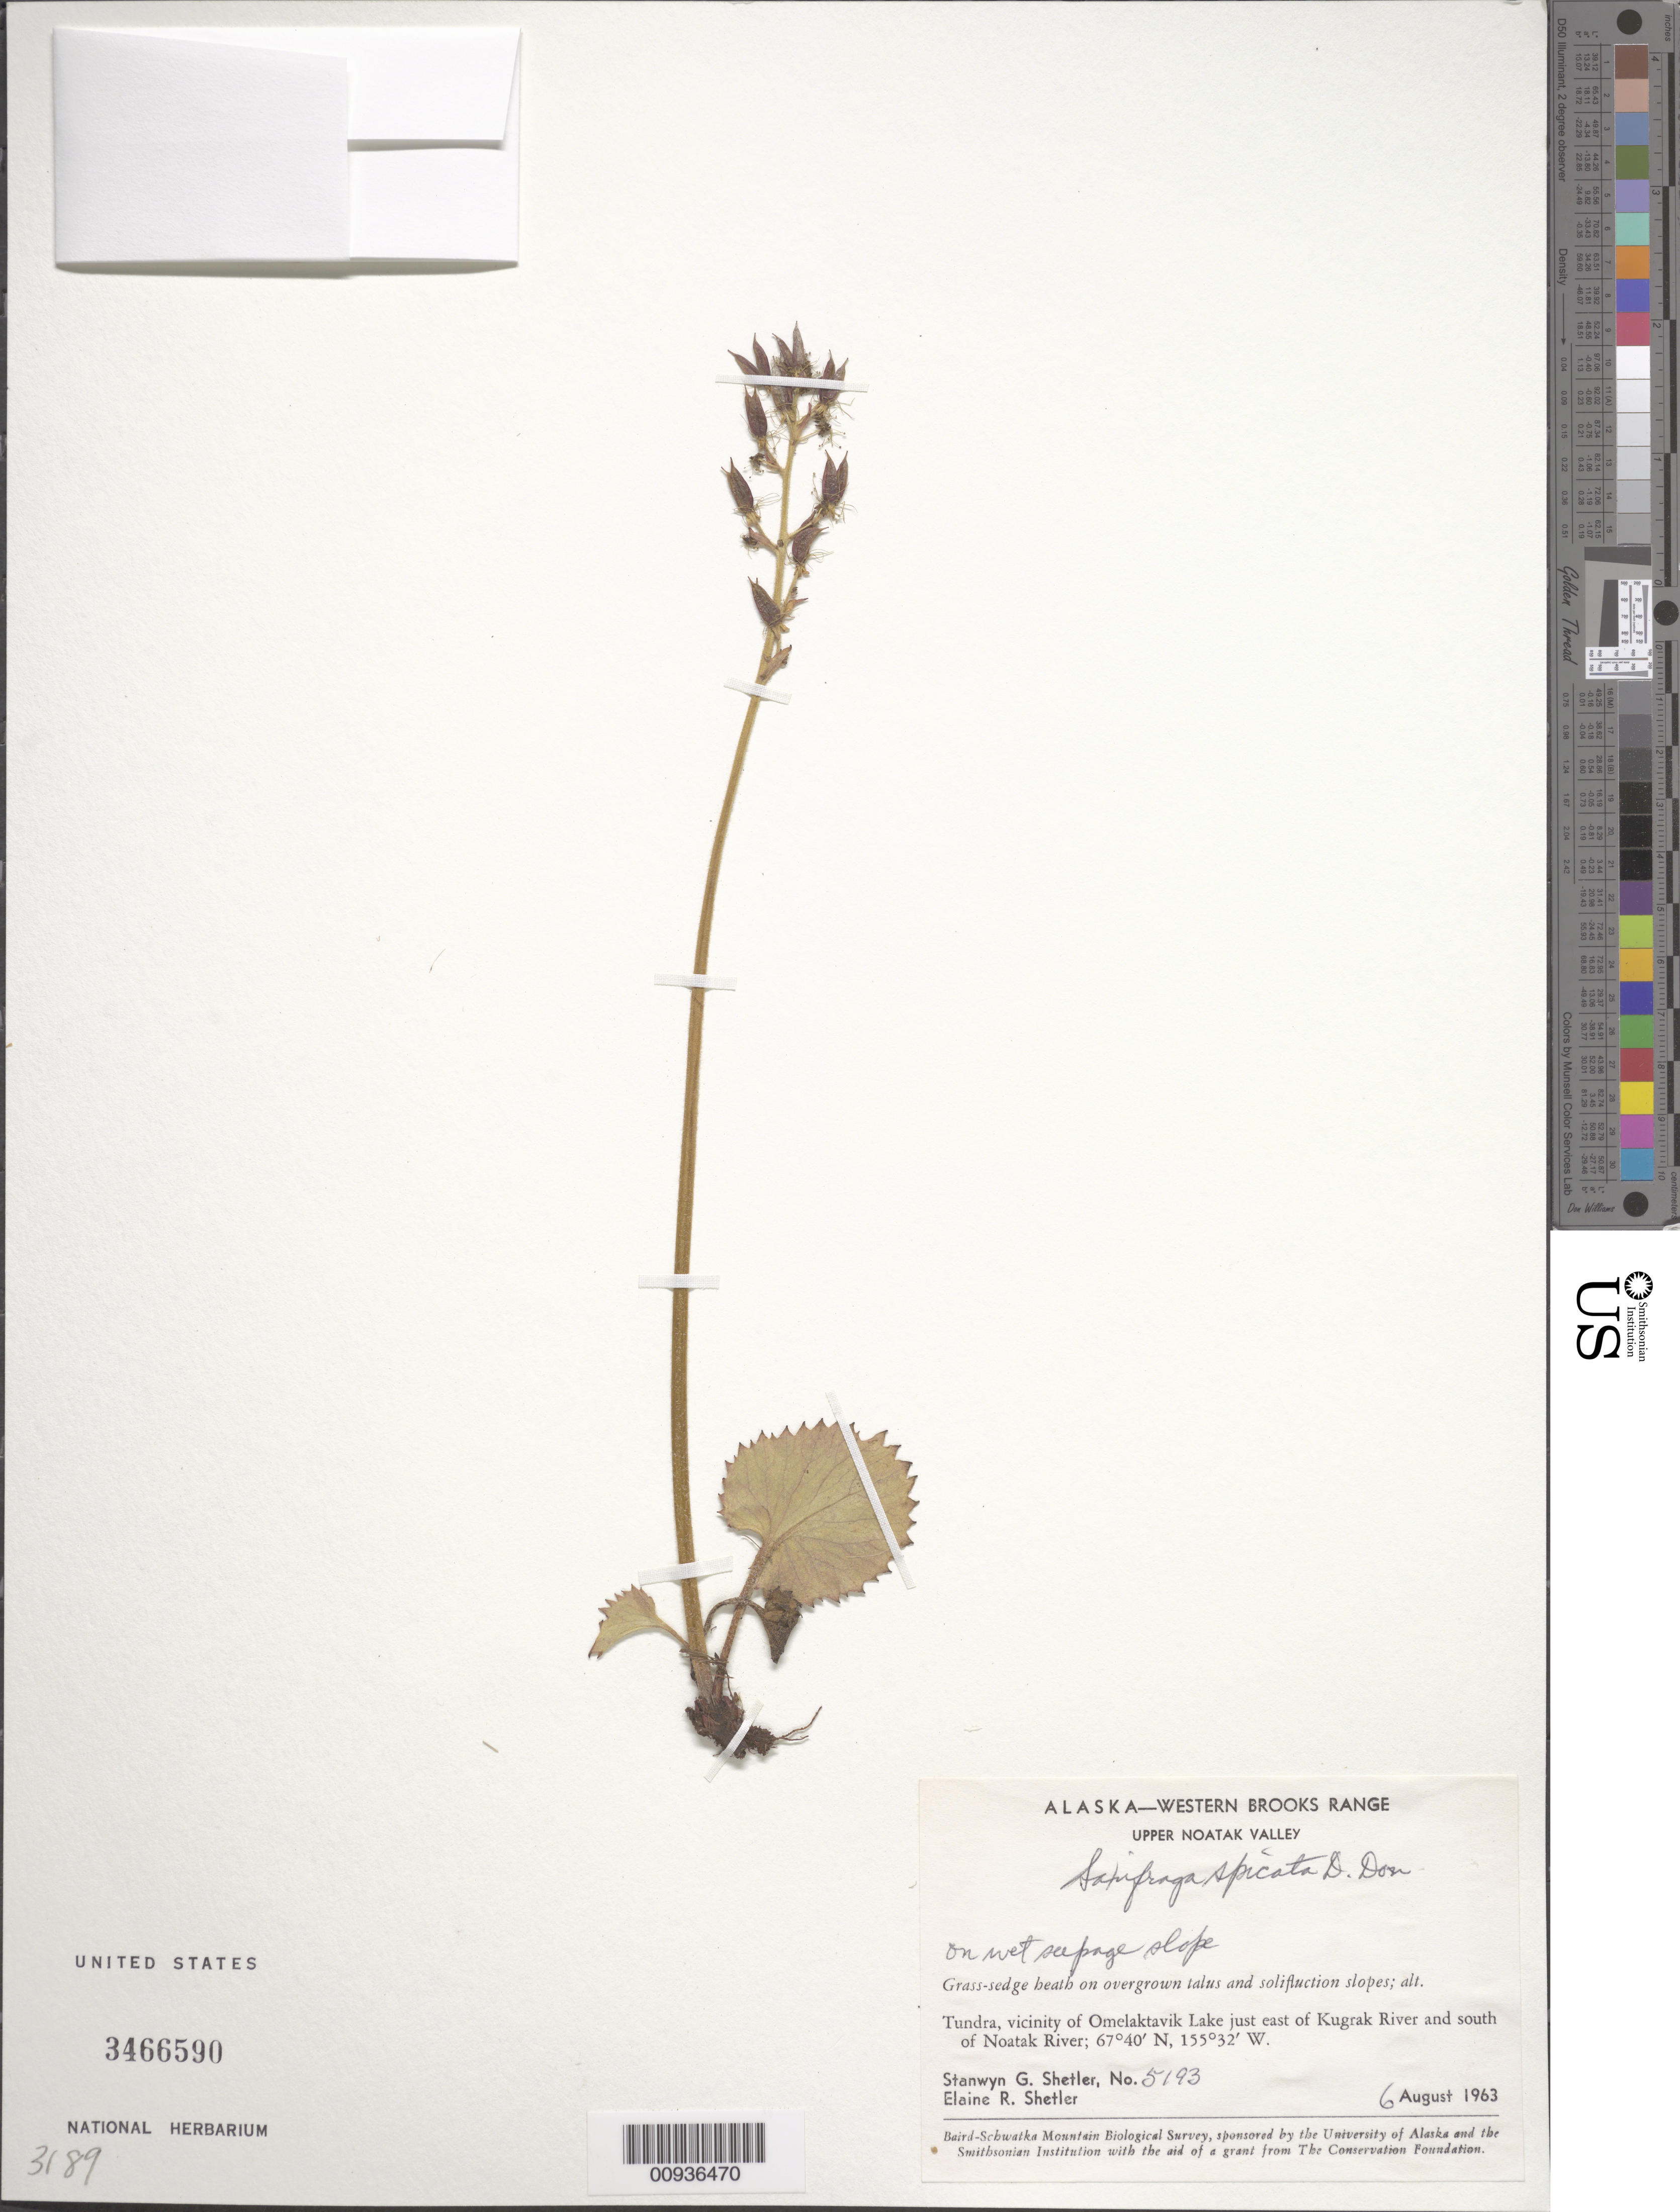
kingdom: Plantae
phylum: Tracheophyta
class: Magnoliopsida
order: Saxifragales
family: Saxifragaceae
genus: Micranthes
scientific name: Micranthes spicata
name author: (D. Don) Small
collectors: S. Shetler & E. R. Shetler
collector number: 5193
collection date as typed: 06 Aug 1963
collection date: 1963-08-06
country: United States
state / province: Alaska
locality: Vicinity of Omelaktavik Lake just east of Kugrak River and south of Noatak River. Western Brooks Range, Upper Noatak Valley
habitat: Tundra. Grass-sedge heath on overgrown talus and solifluction slopes. On wet seepage slope.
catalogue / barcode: US 3466590